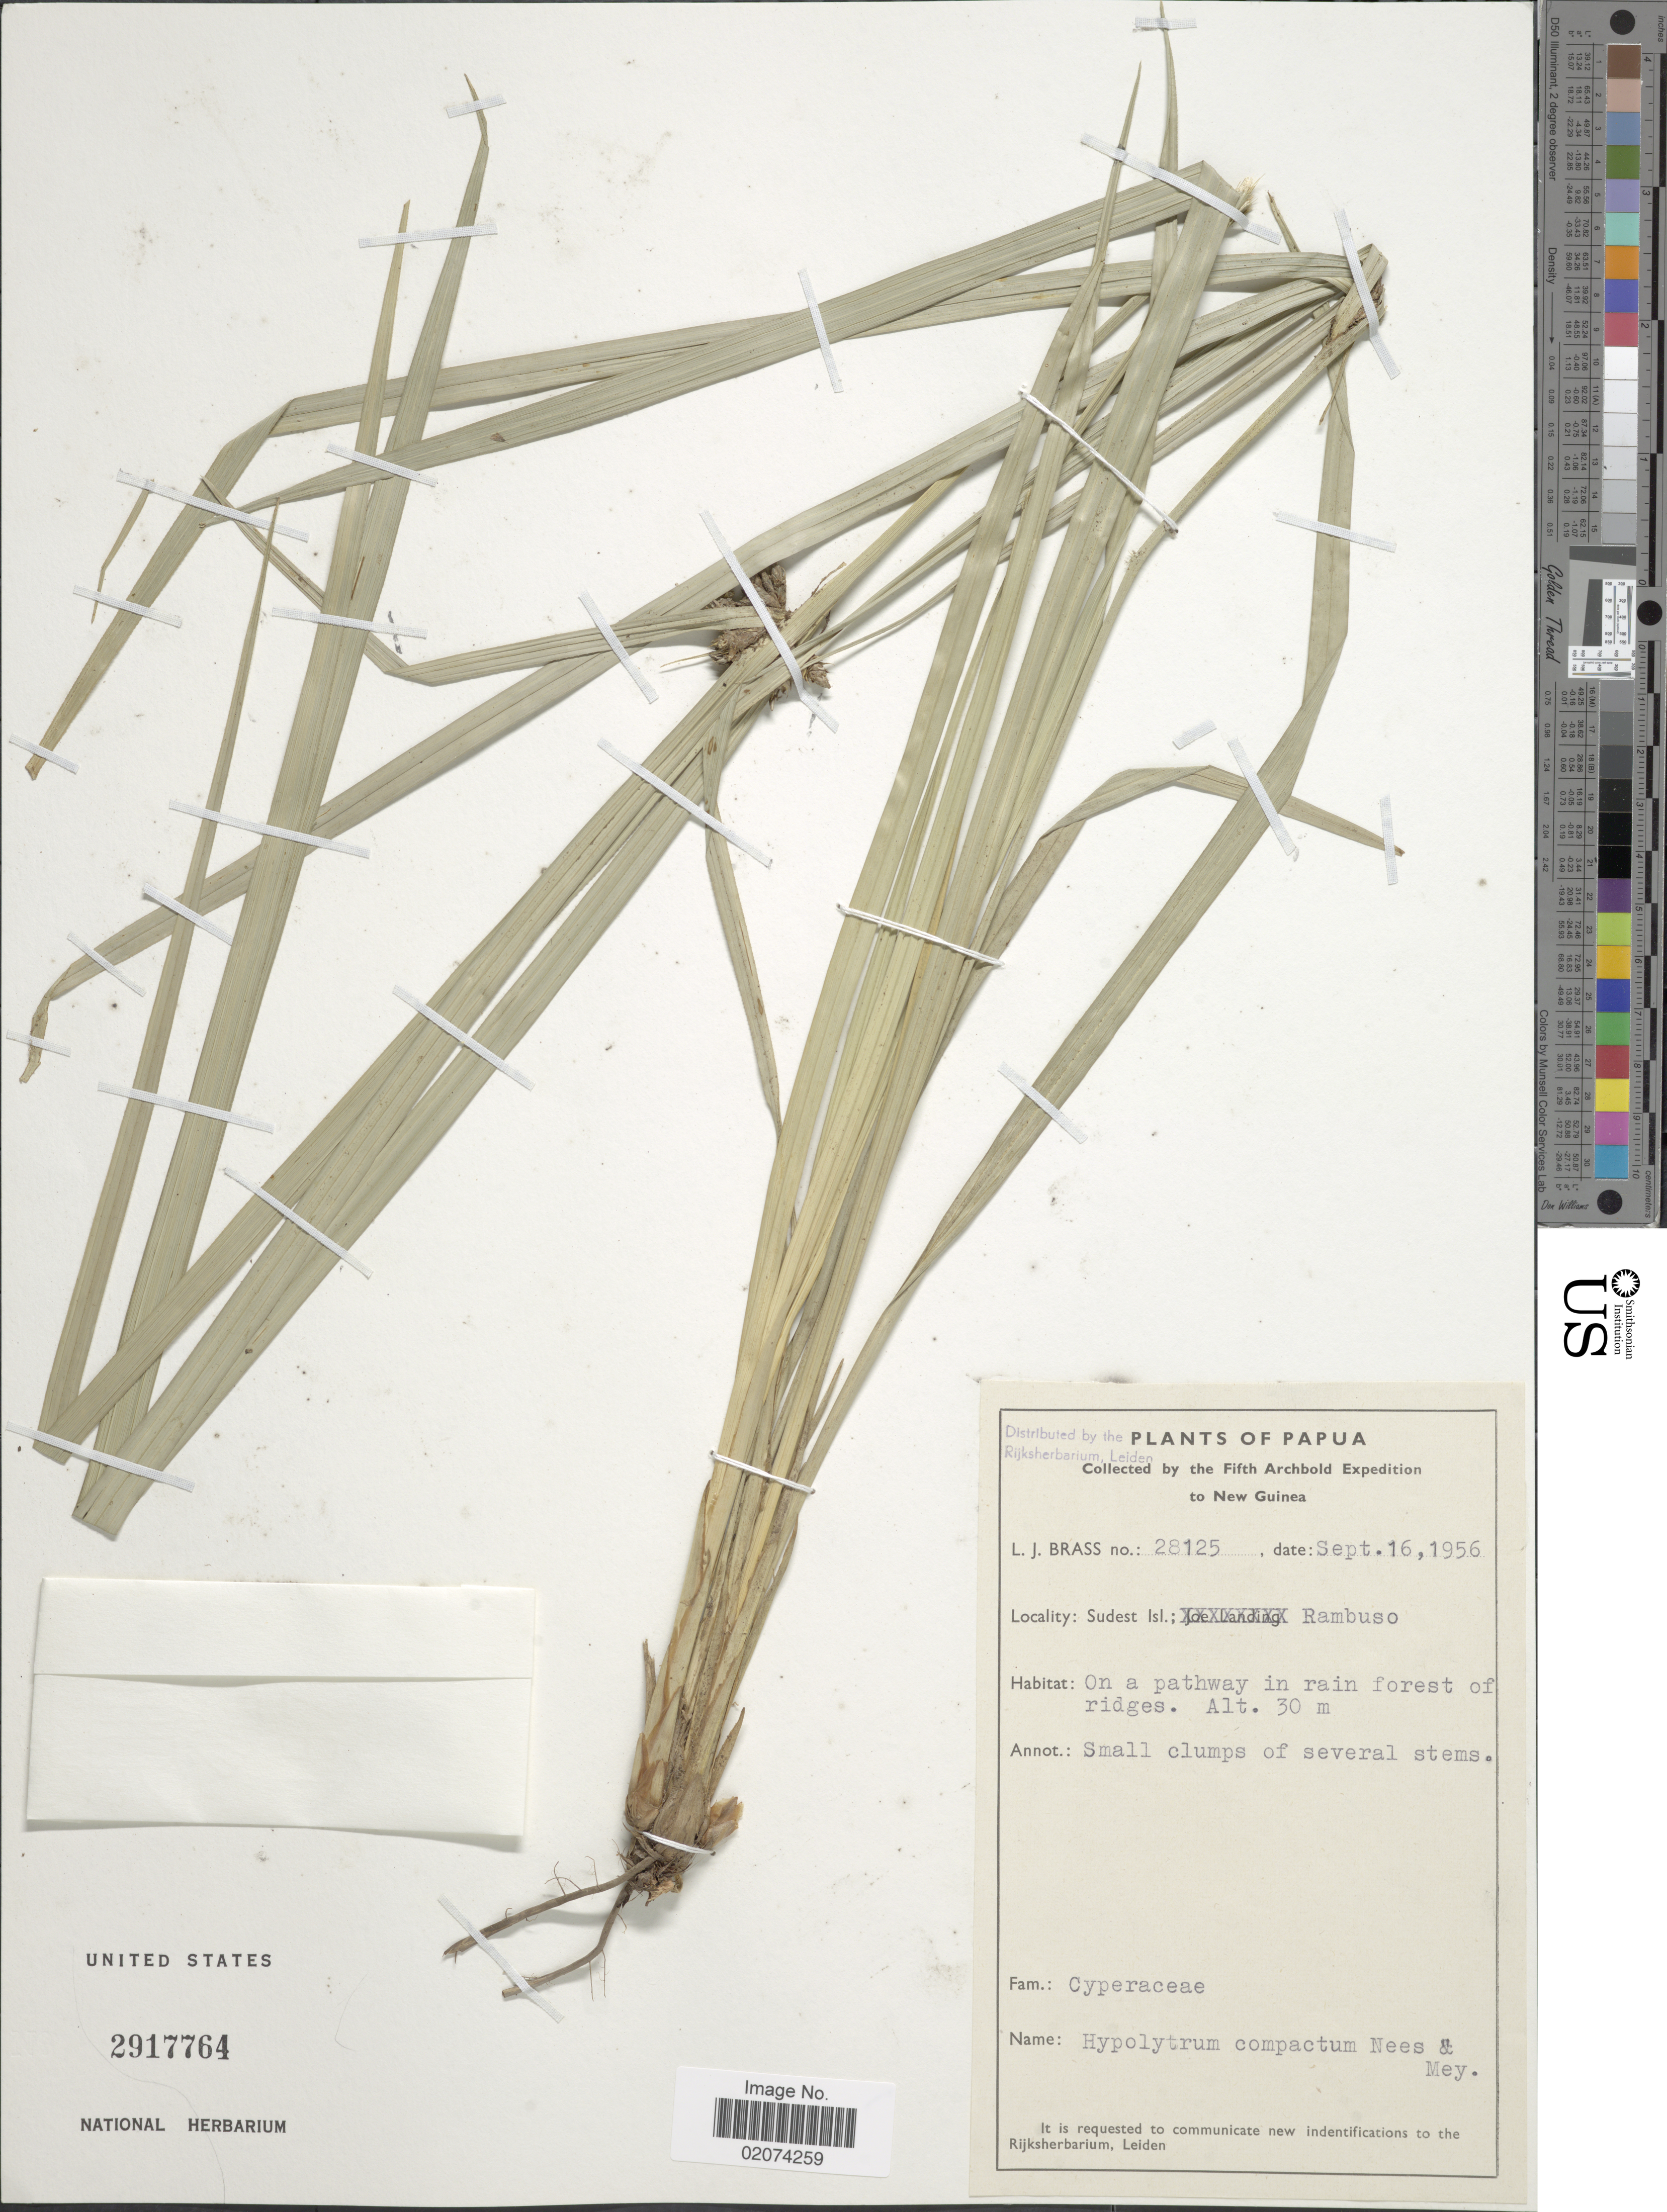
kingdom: Plantae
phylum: Tracheophyta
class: Liliopsida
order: Poales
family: Cyperaceae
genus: Hypolytrum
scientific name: Hypolytrum compactum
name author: Nees & Meyen ex Kunth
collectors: L. J. Brass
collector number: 28125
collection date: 1956-09-16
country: Papua New Guinea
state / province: Milne Bay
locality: Sudest Isl., Rambuso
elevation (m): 30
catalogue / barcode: US 2917764